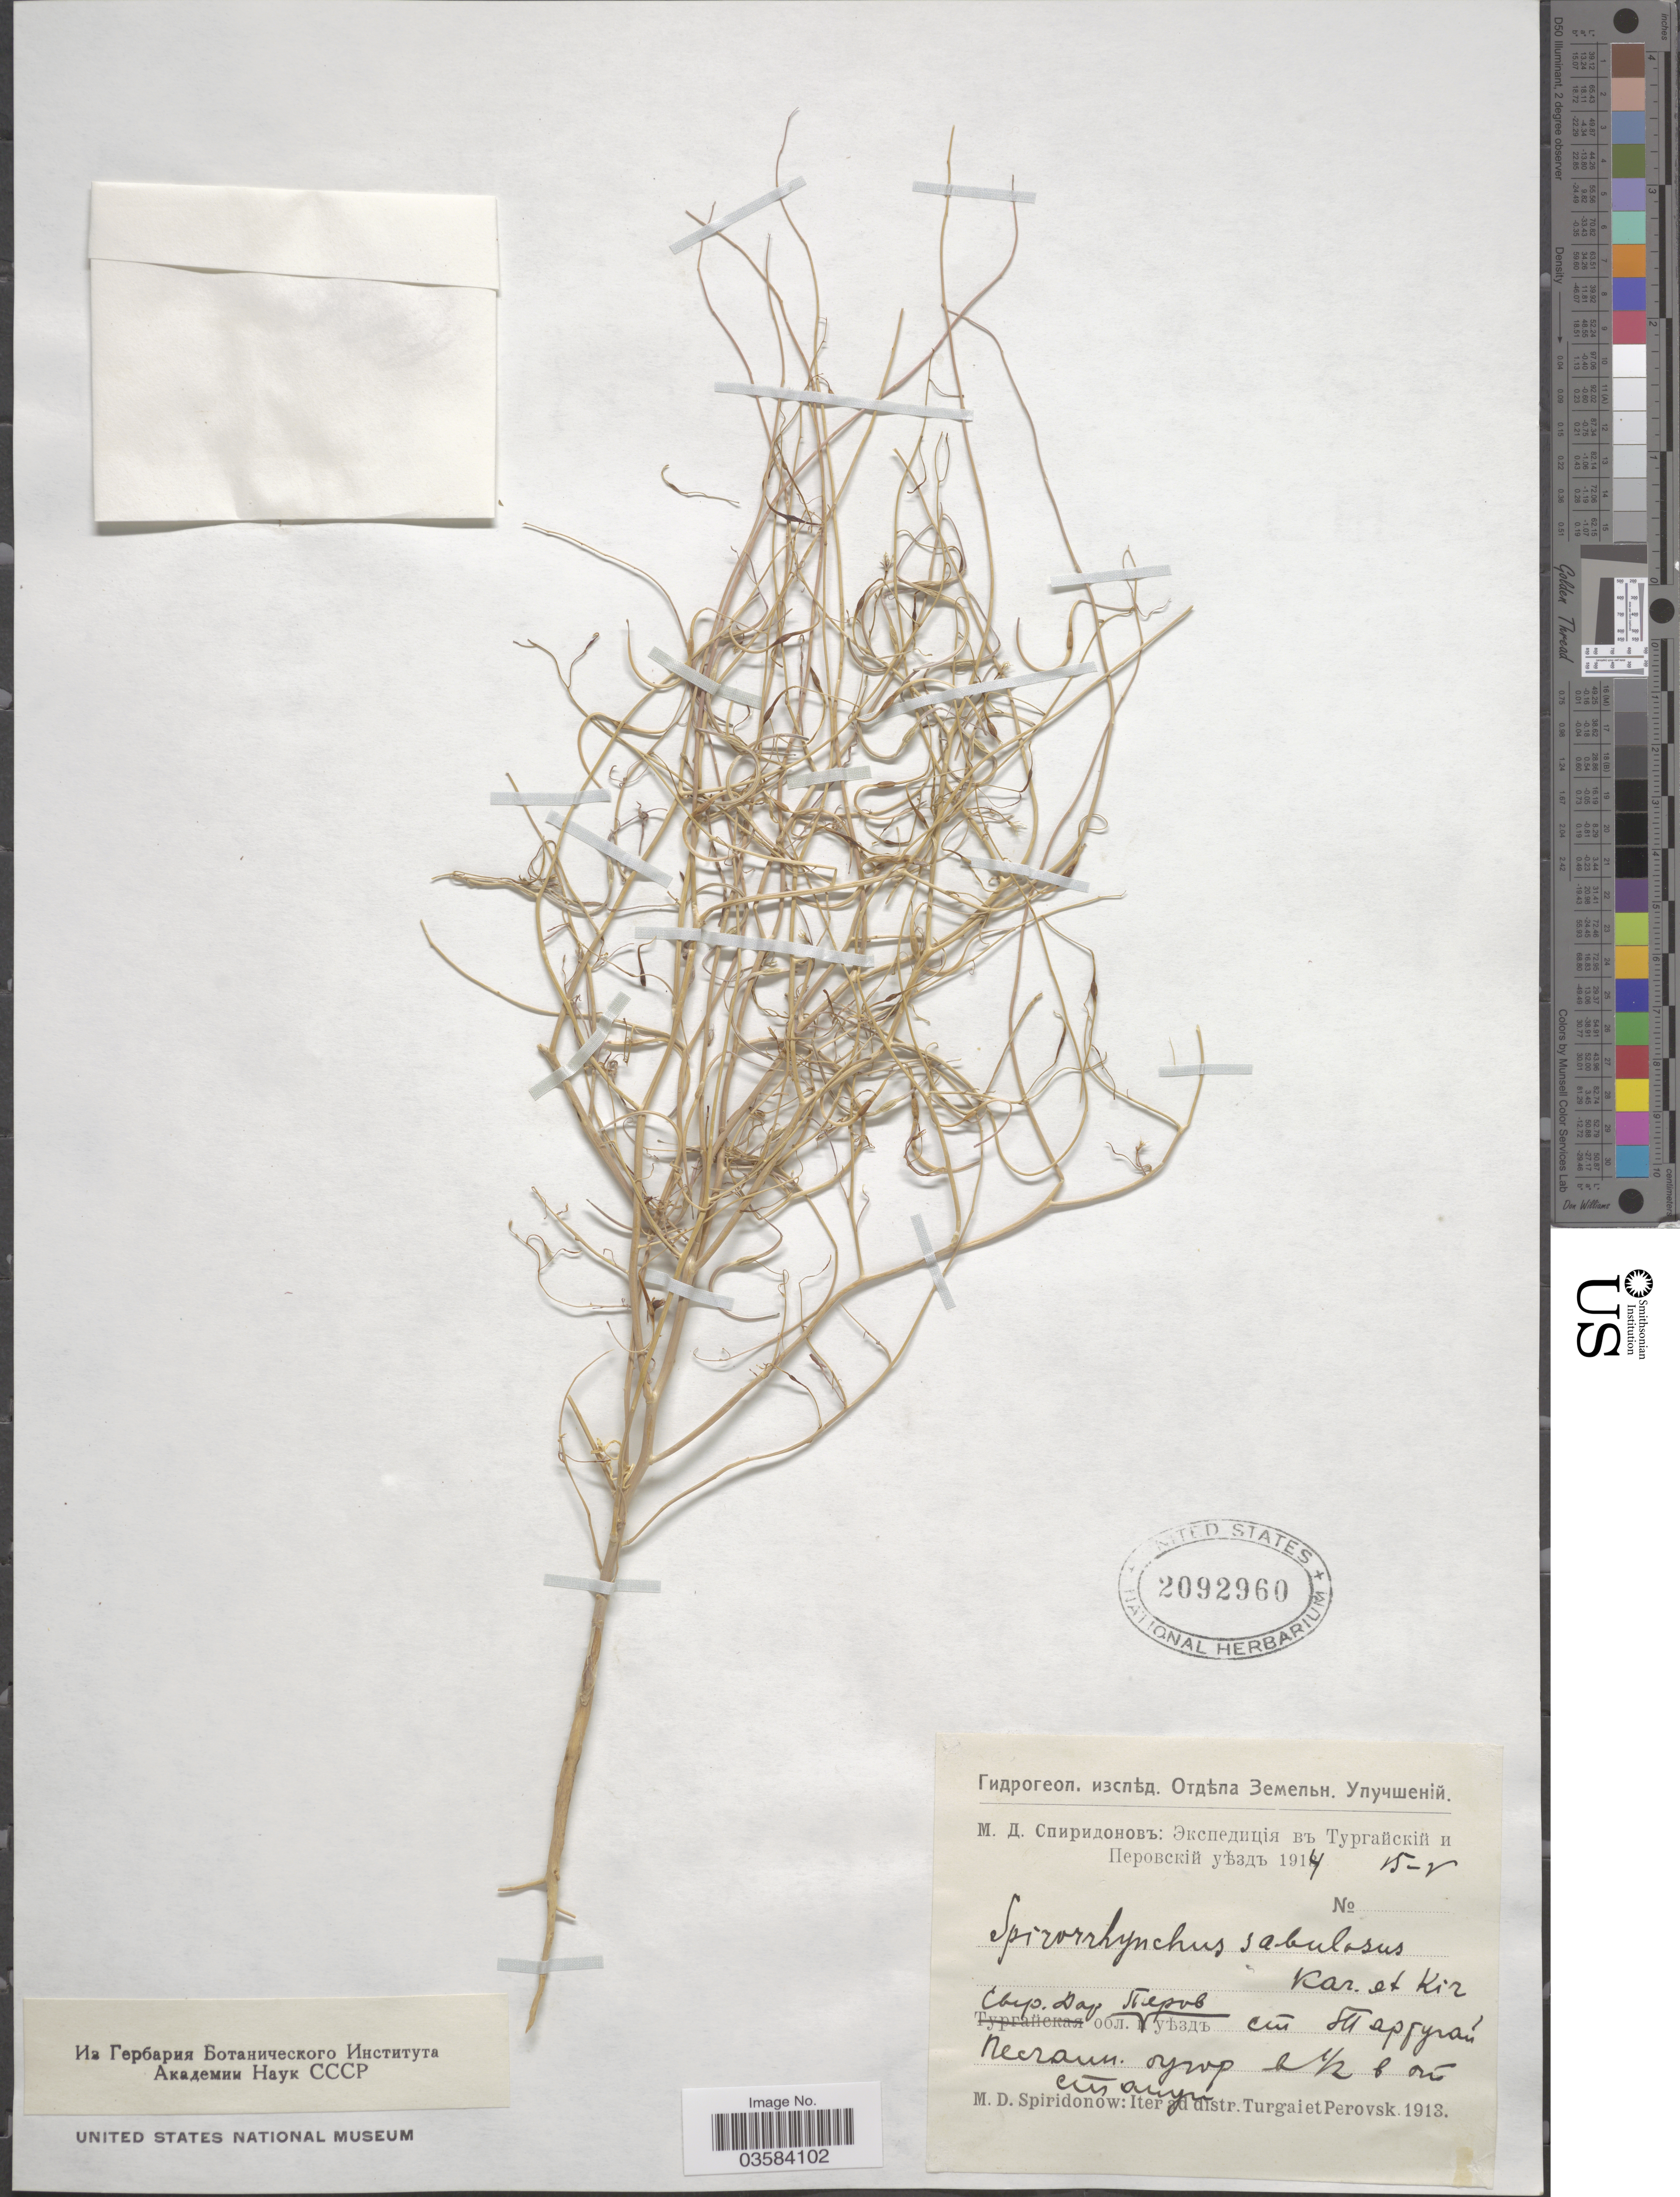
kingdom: Plantae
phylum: Tracheophyta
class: Magnoliopsida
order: Brassicales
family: Brassicaceae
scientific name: Spirorrhynchus sabulosus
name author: Karelin & Kirilov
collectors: M. Spiridonov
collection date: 1914-05-15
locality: X. Iter ad distr. Turgaiet Perovsk.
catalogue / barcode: US 2092960